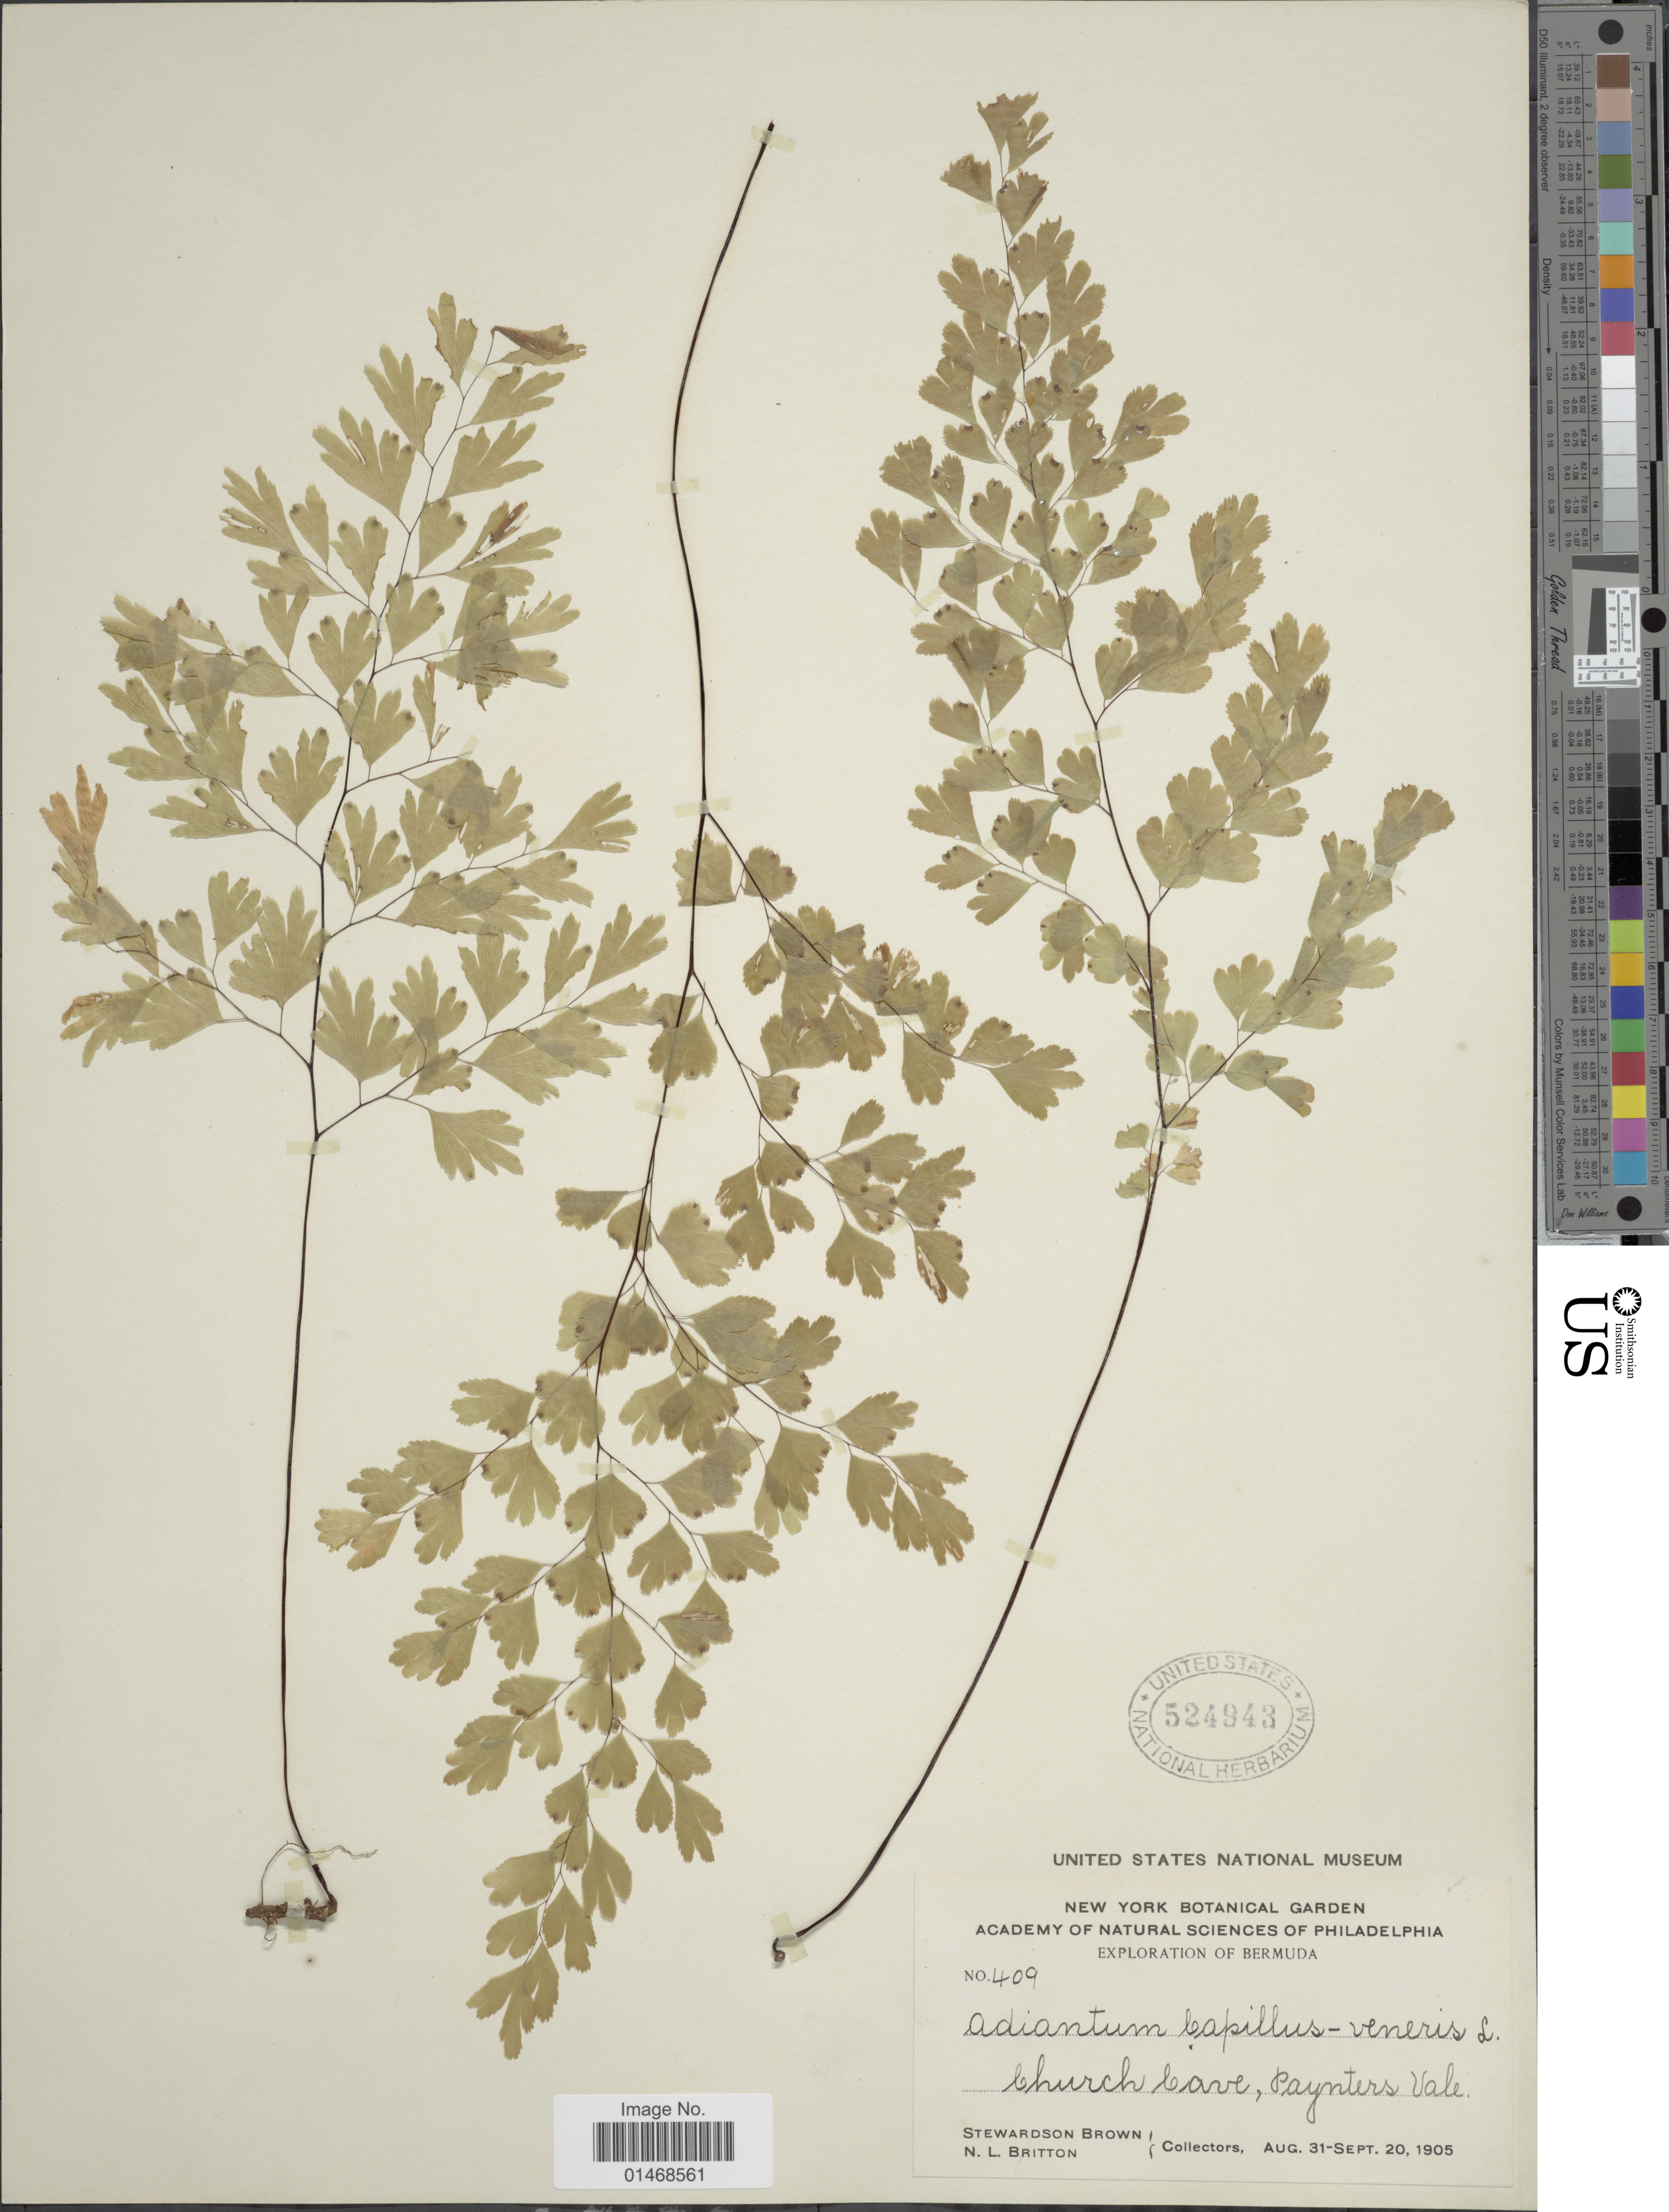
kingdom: Plantae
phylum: Tracheophyta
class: Polypodiopsida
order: Polypodiales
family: Pteridaceae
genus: Adiantum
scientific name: Adiantum capillus-veneris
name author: L.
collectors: S. Brown & N. Britton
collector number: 409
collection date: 1905-08-31/1905-09-20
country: Bermuda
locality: Church Cave, Paynters Vale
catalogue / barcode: US 524943